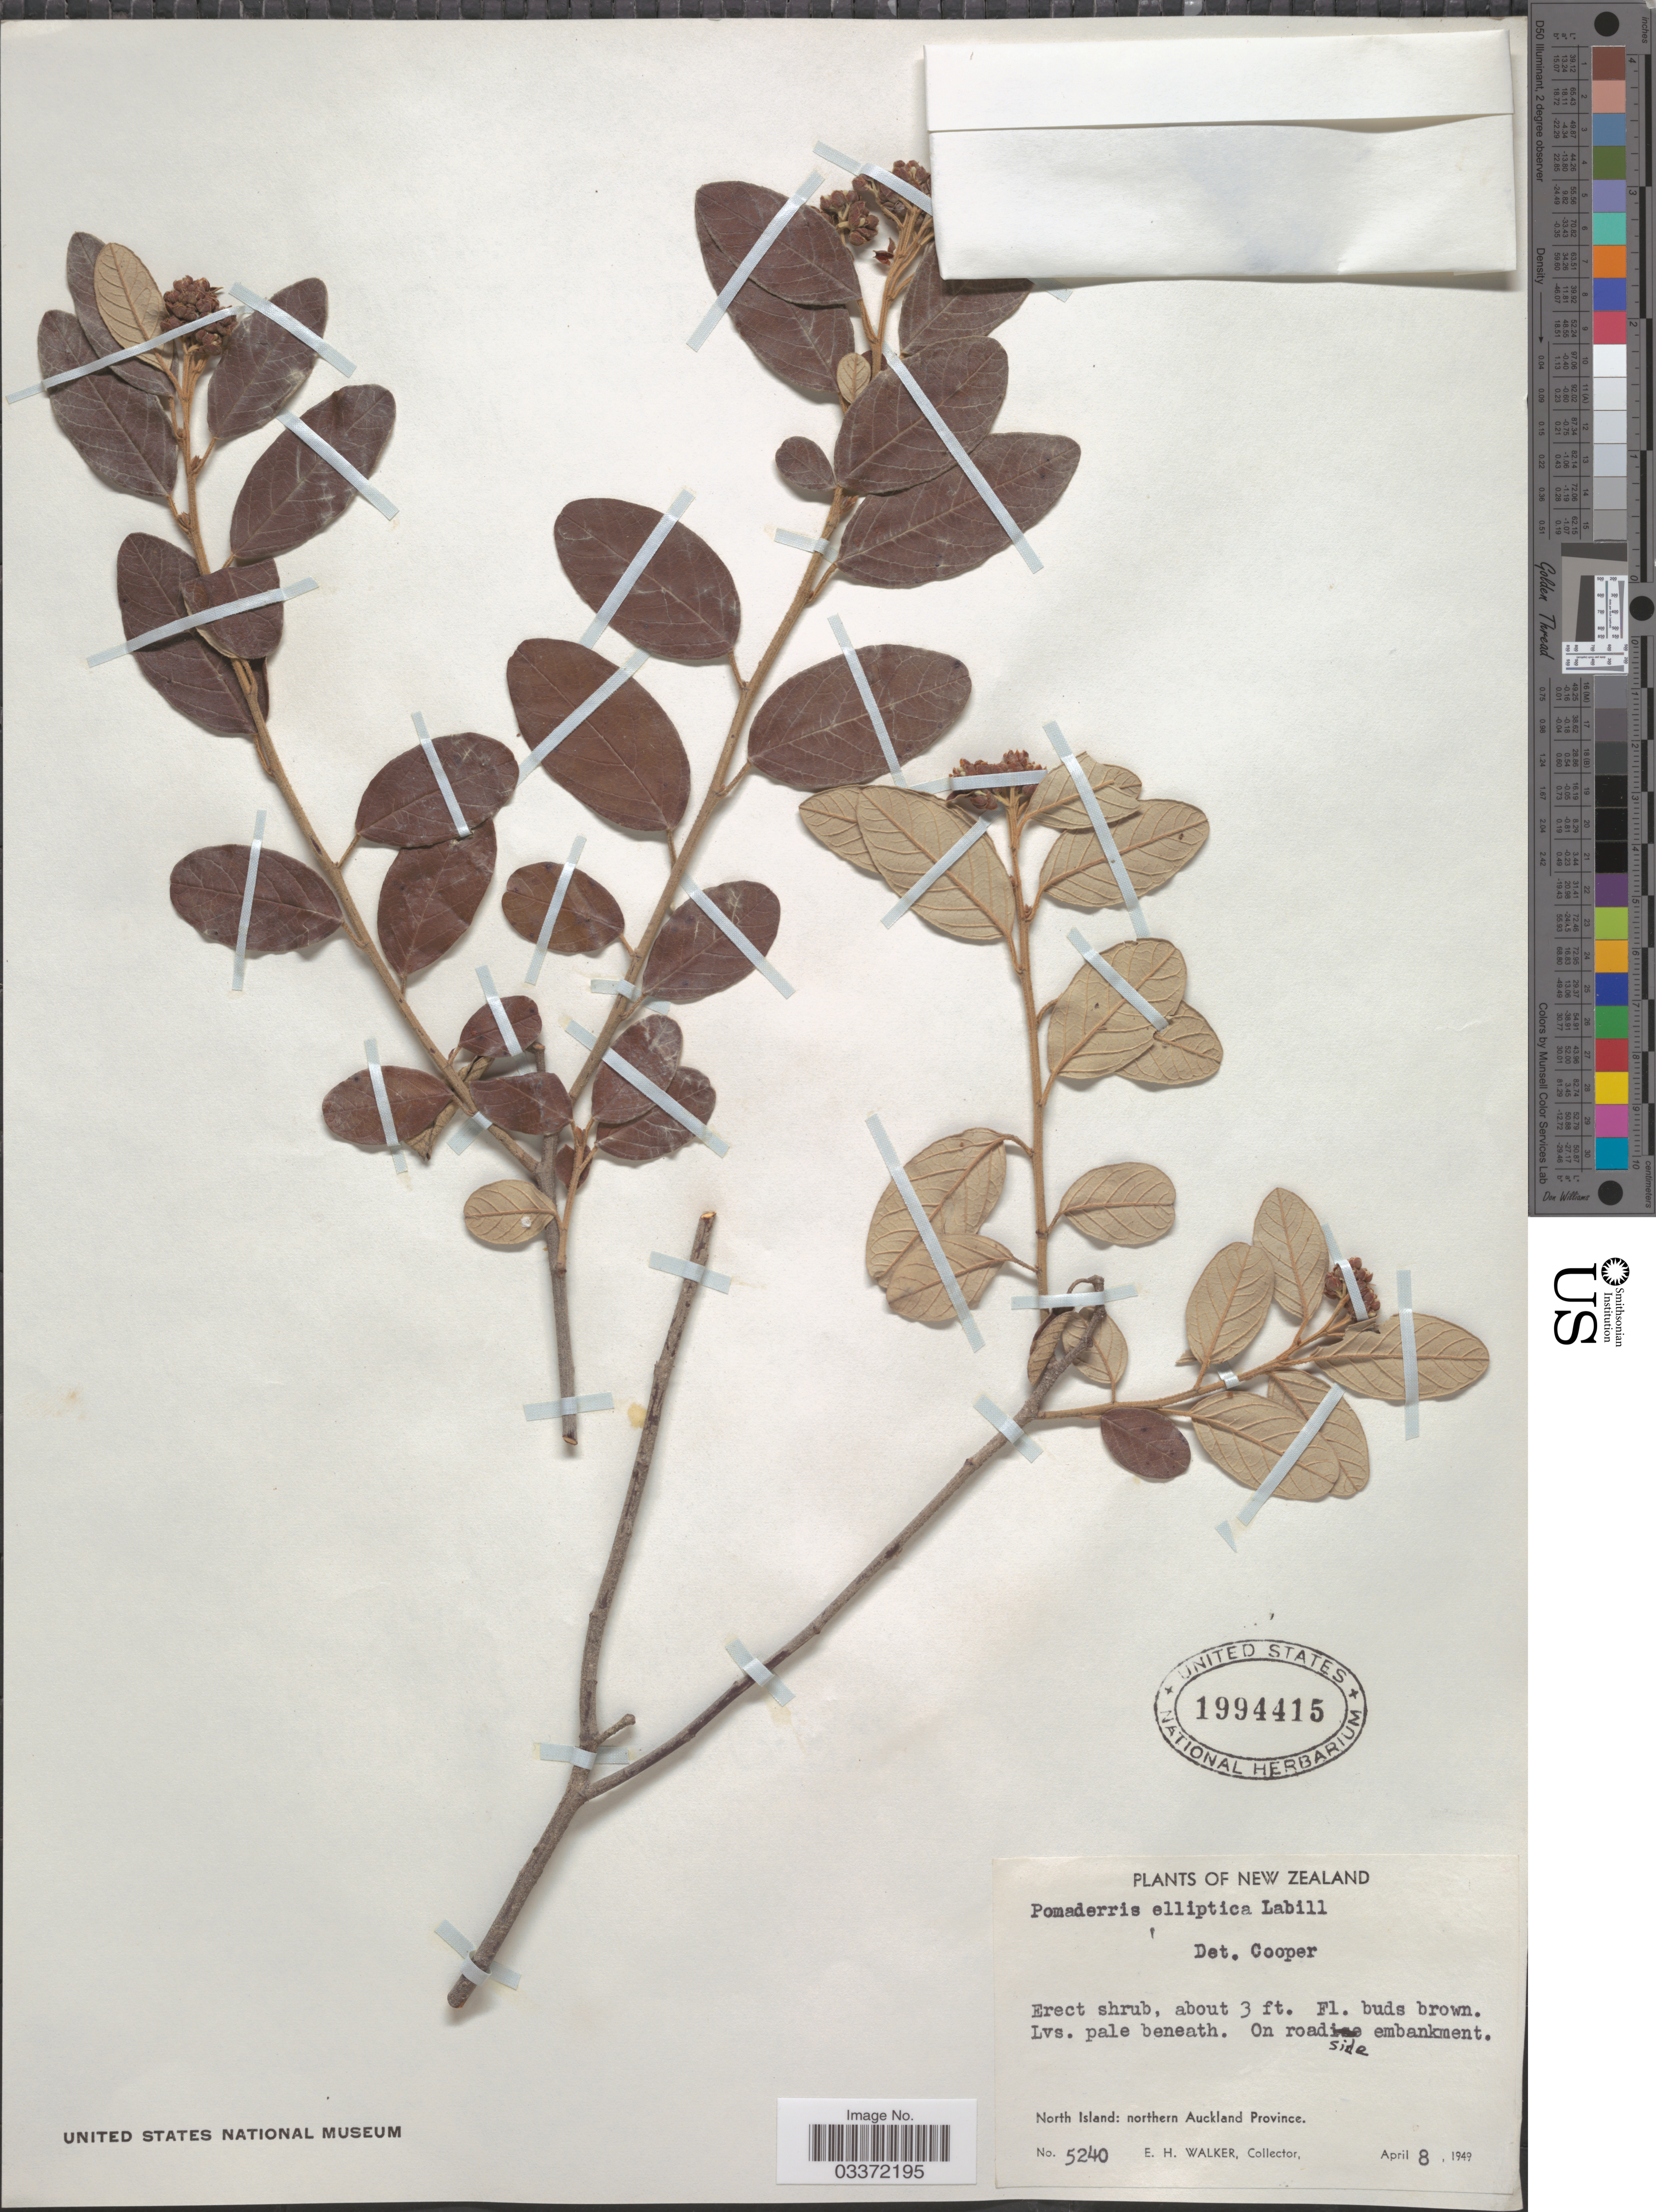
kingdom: Plantae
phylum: Tracheophyta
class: Magnoliopsida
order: Rosales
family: Rhamnaceae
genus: Pomaderris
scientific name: Pomaderris elliptica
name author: Labill.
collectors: E. H. Walker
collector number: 5240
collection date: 1949-04-08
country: New Zealand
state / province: Auckland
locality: North Island: Northern Auckland Province.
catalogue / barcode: US 1994415